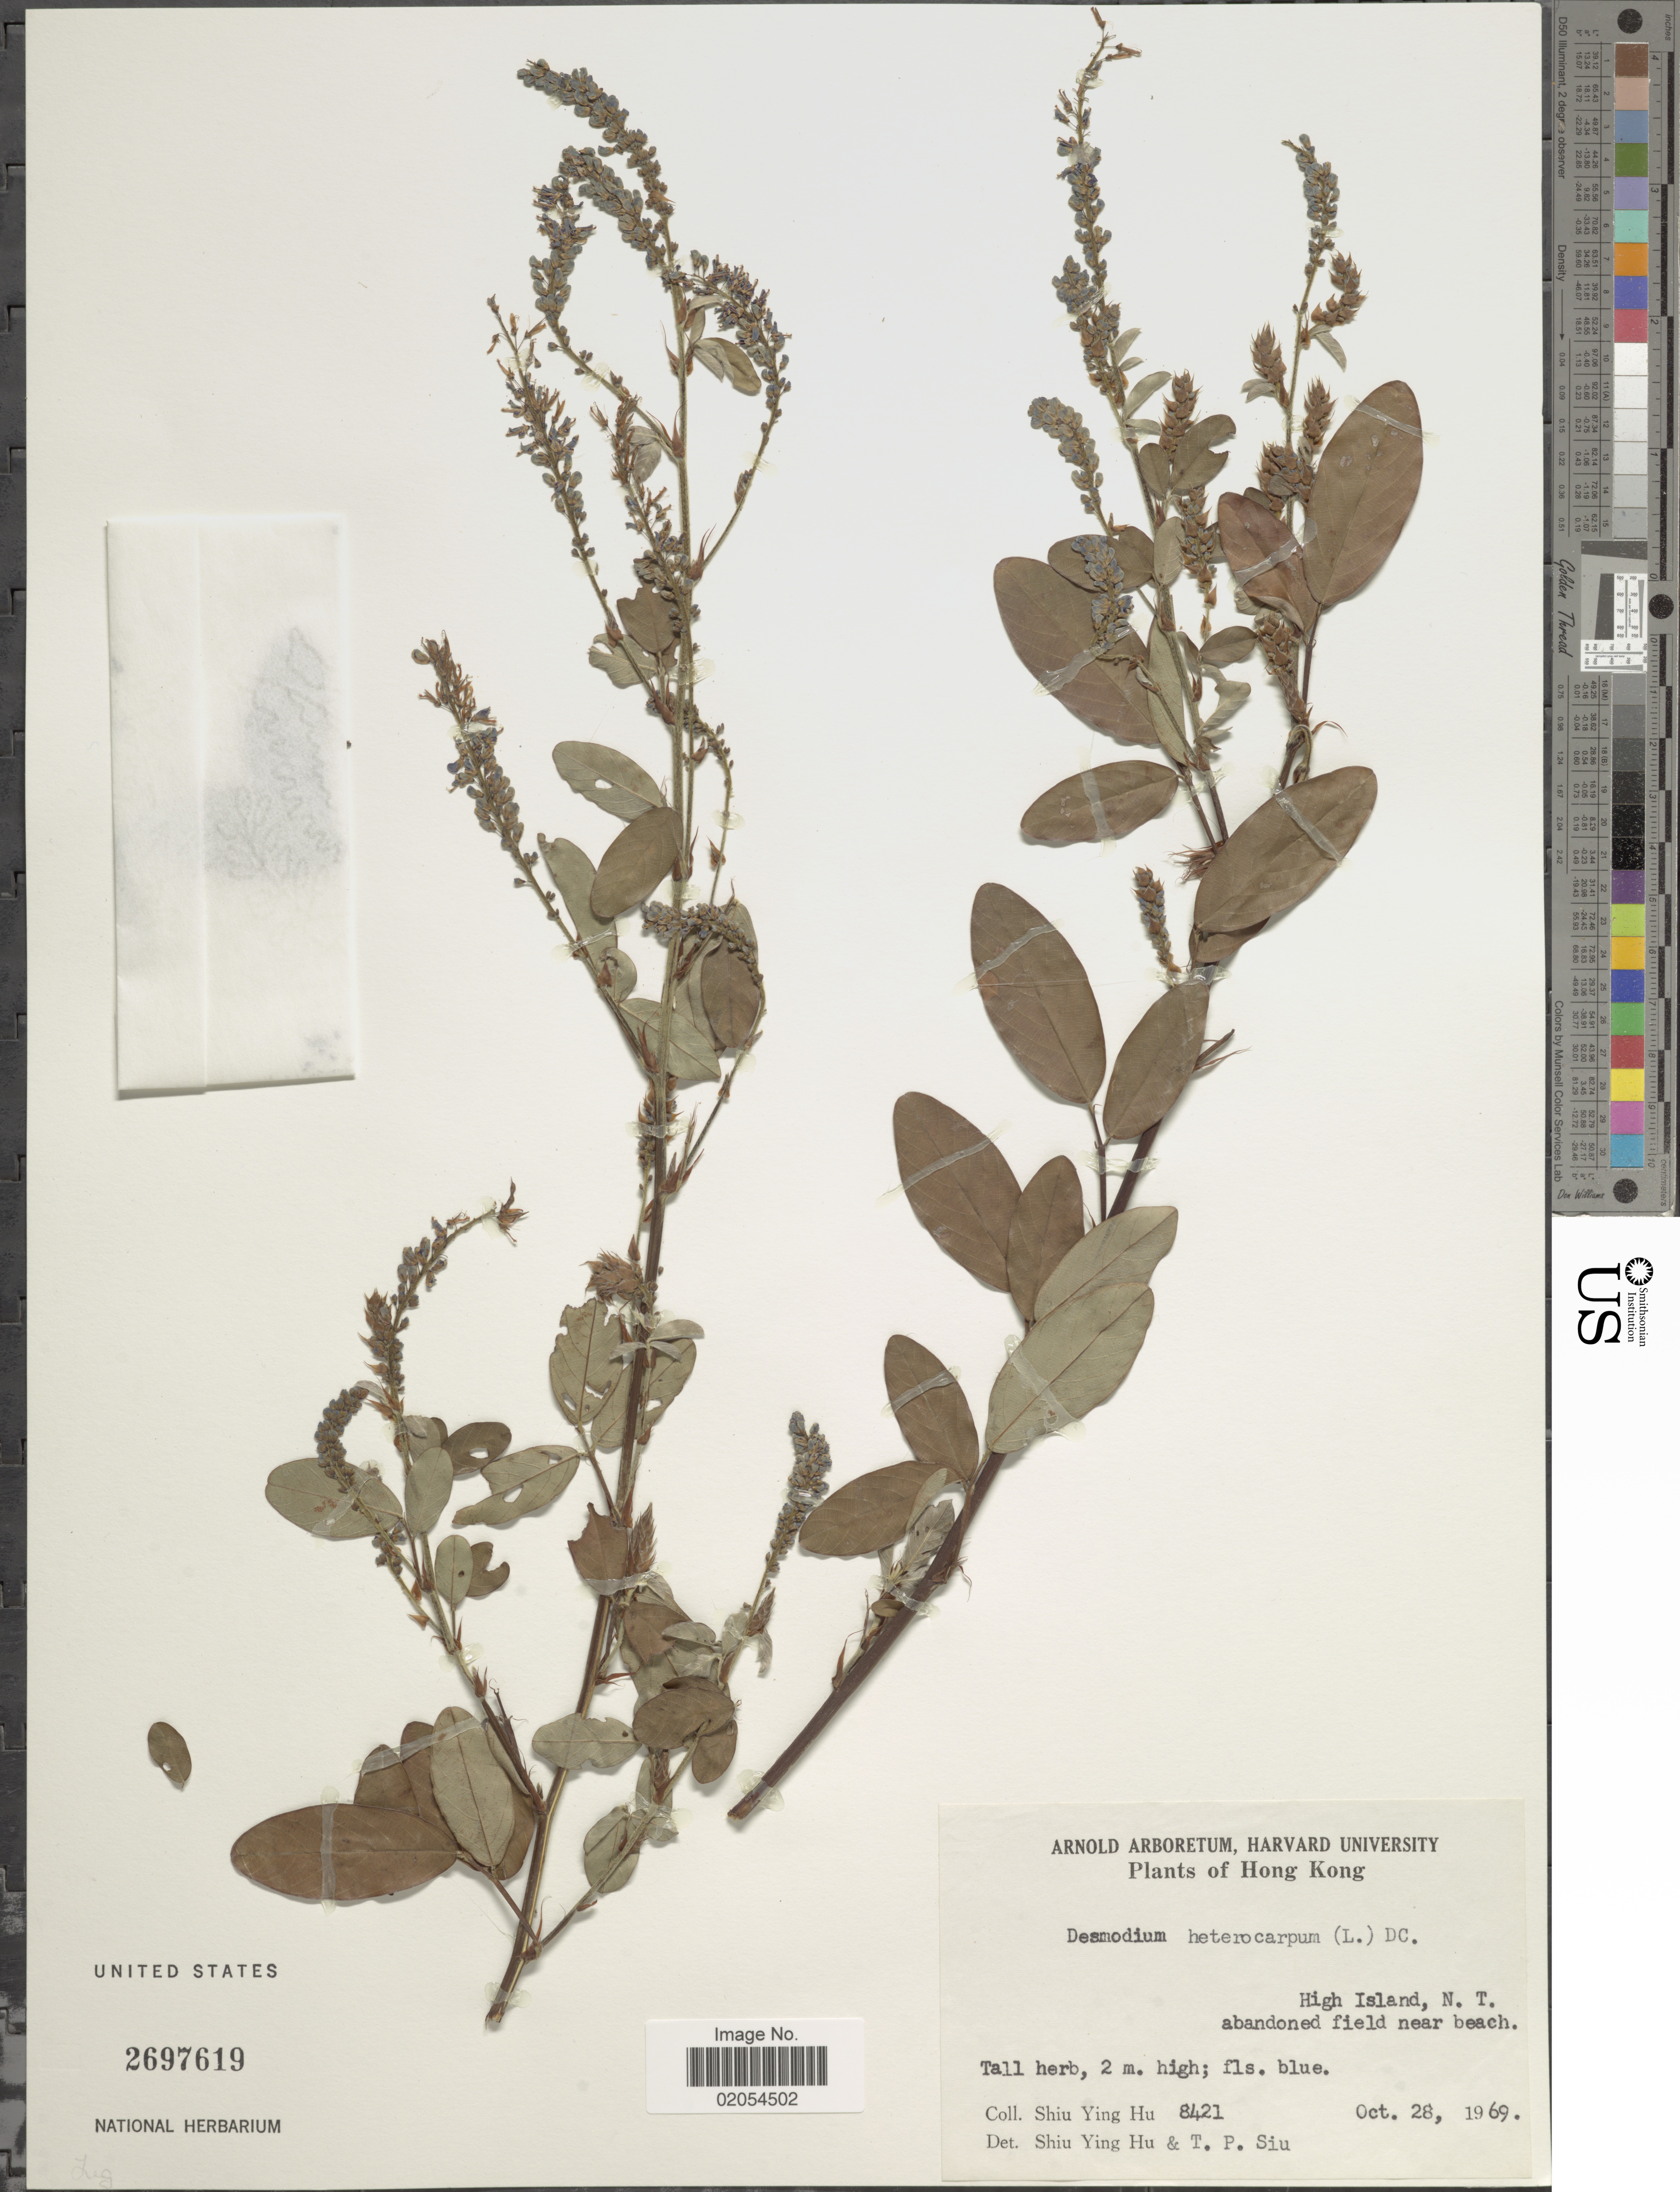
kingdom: Plantae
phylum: Tracheophyta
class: Magnoliopsida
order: Fabales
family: Fabaceae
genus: Grona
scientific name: Grona heterocarpos subsp. heterocarpos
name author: (L.) H. Ohashi & K. Ohashi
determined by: Strong, Mark T., (BOT), Smithsonian Institution - National Museum of Natural History (UNITED STATES)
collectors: S. Y. Hu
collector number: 8421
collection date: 1969-10-28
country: China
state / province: Hong Kong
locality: High Island, N.T., abandoned field near beach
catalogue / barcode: US 2697619